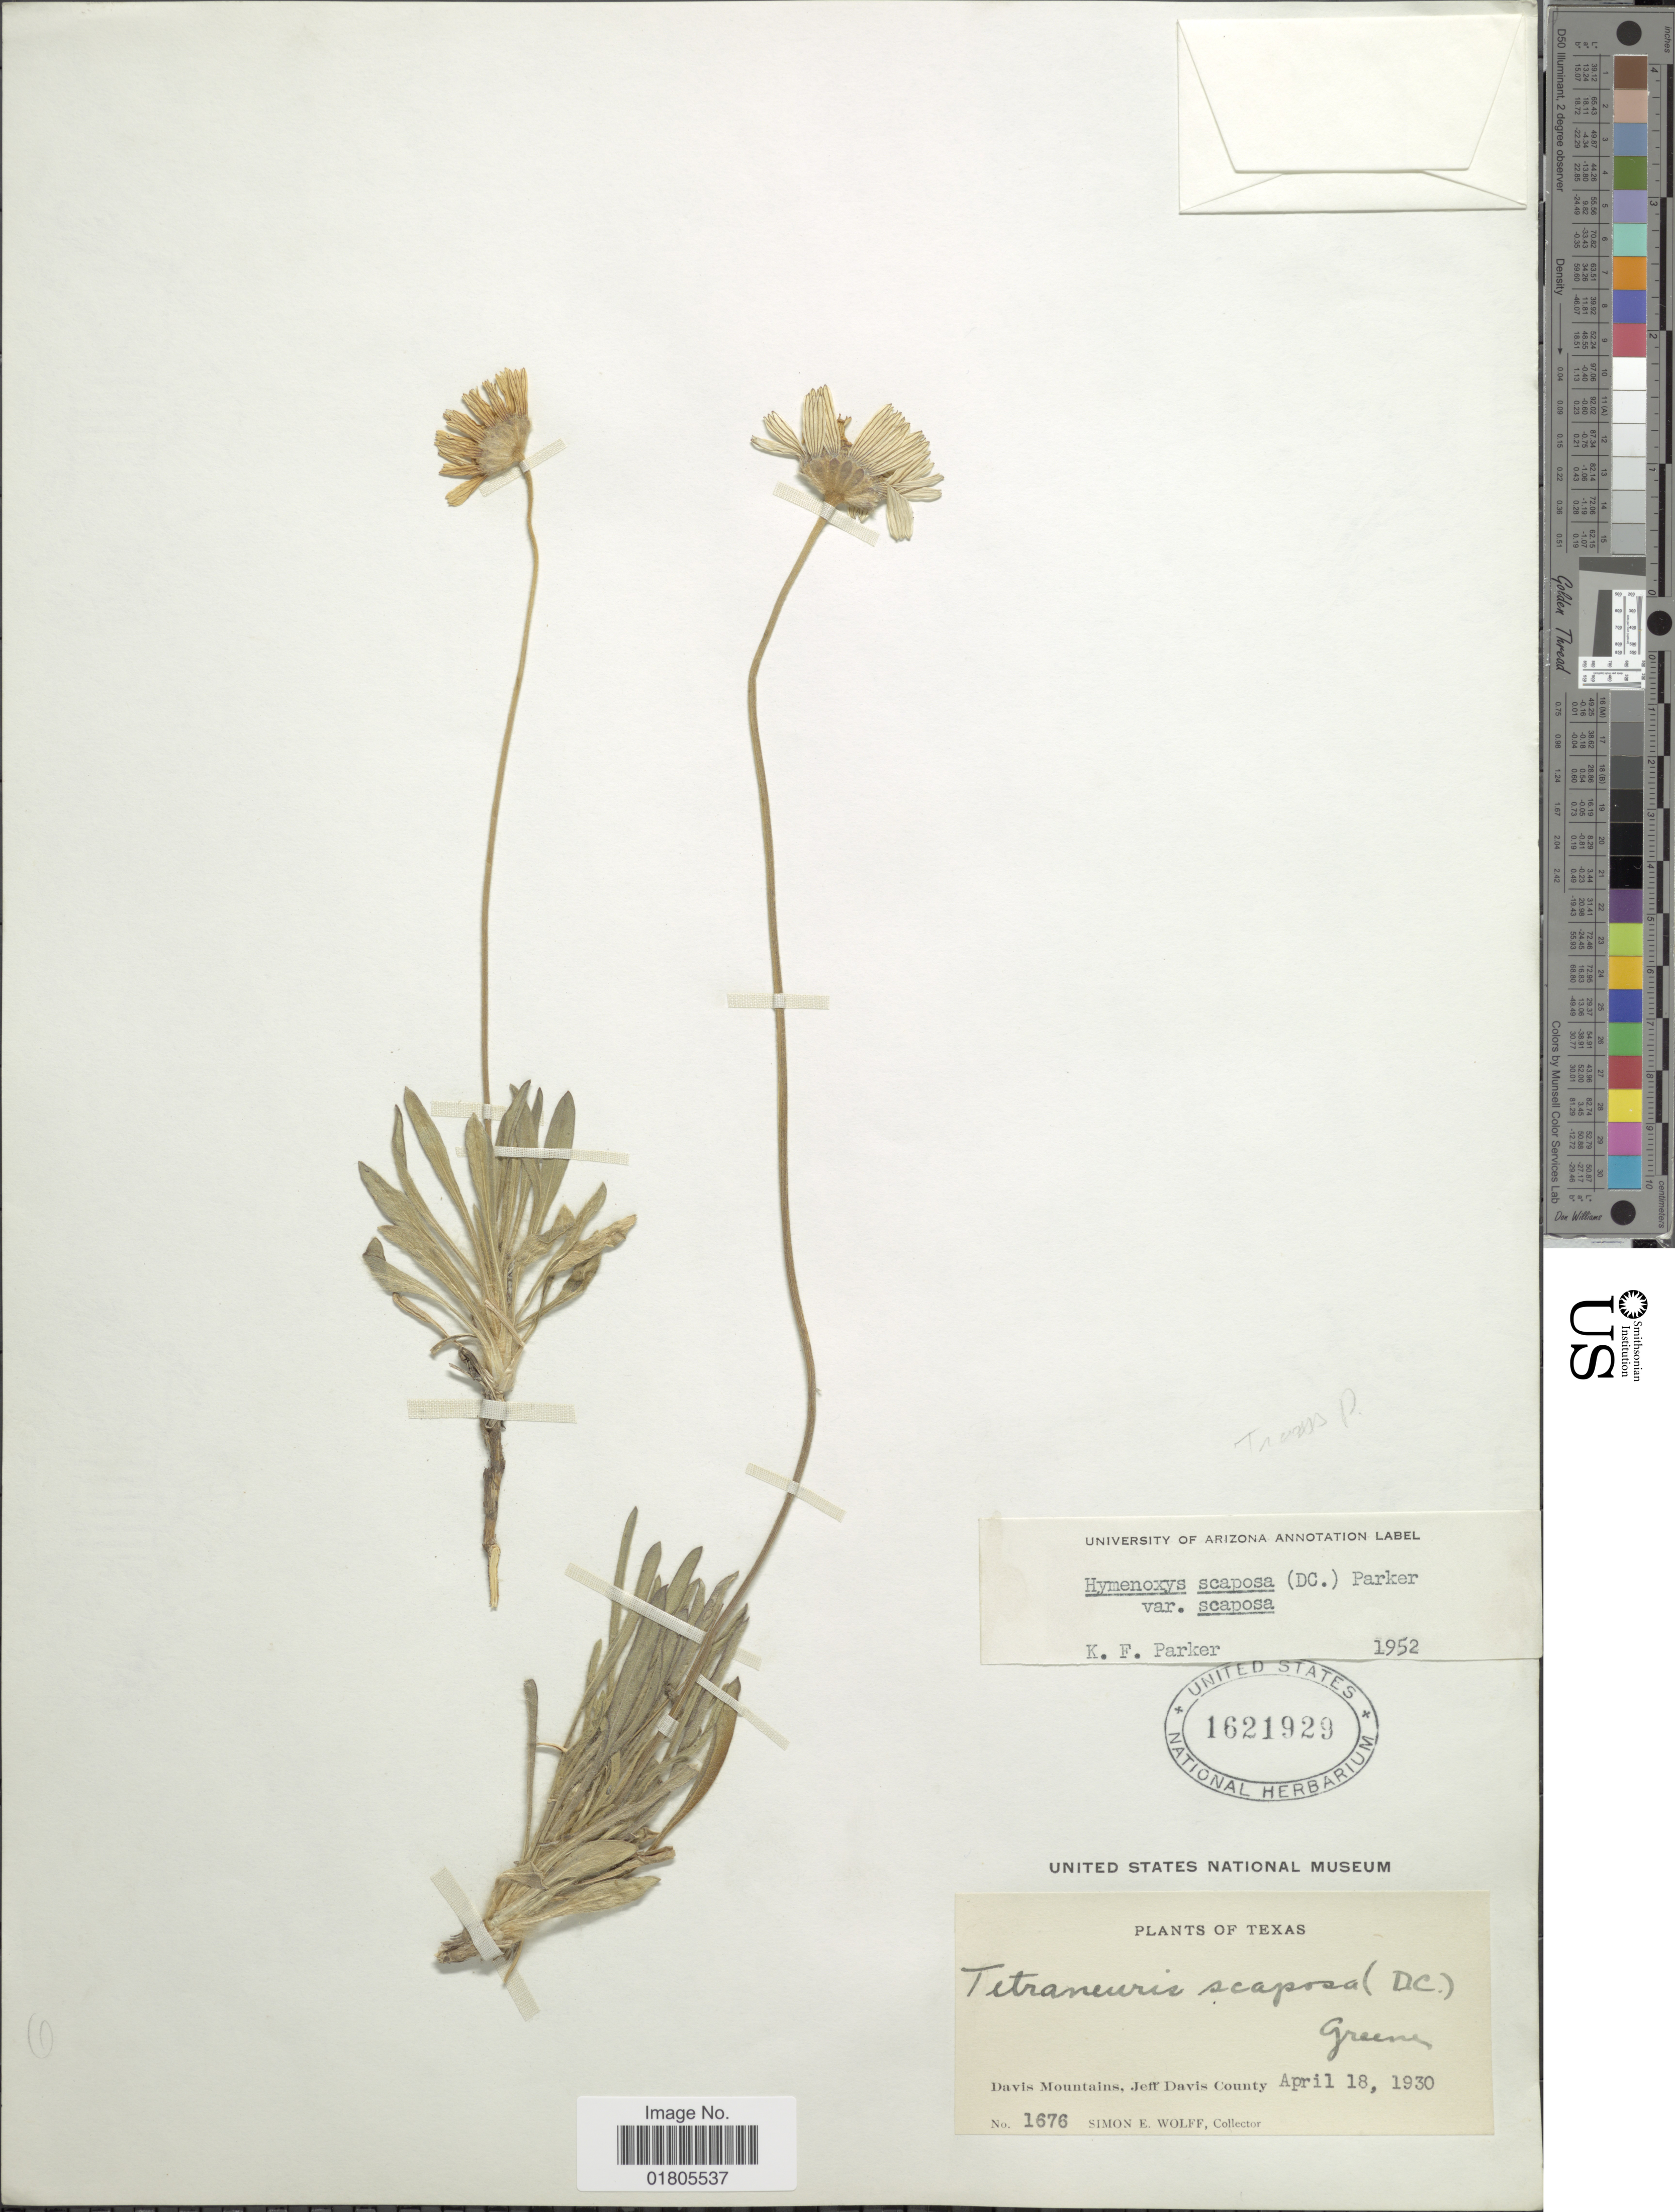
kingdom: Plantae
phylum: Tracheophyta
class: Magnoliopsida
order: Asterales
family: Asteraceae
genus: Actinea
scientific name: Actinea scaposa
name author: (DC.) Kuntze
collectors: S. E. Wolff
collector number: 1676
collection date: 1930-04-18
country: United States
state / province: Texas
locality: Davis Mountains, Jeff Davis County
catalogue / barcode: US 1621929